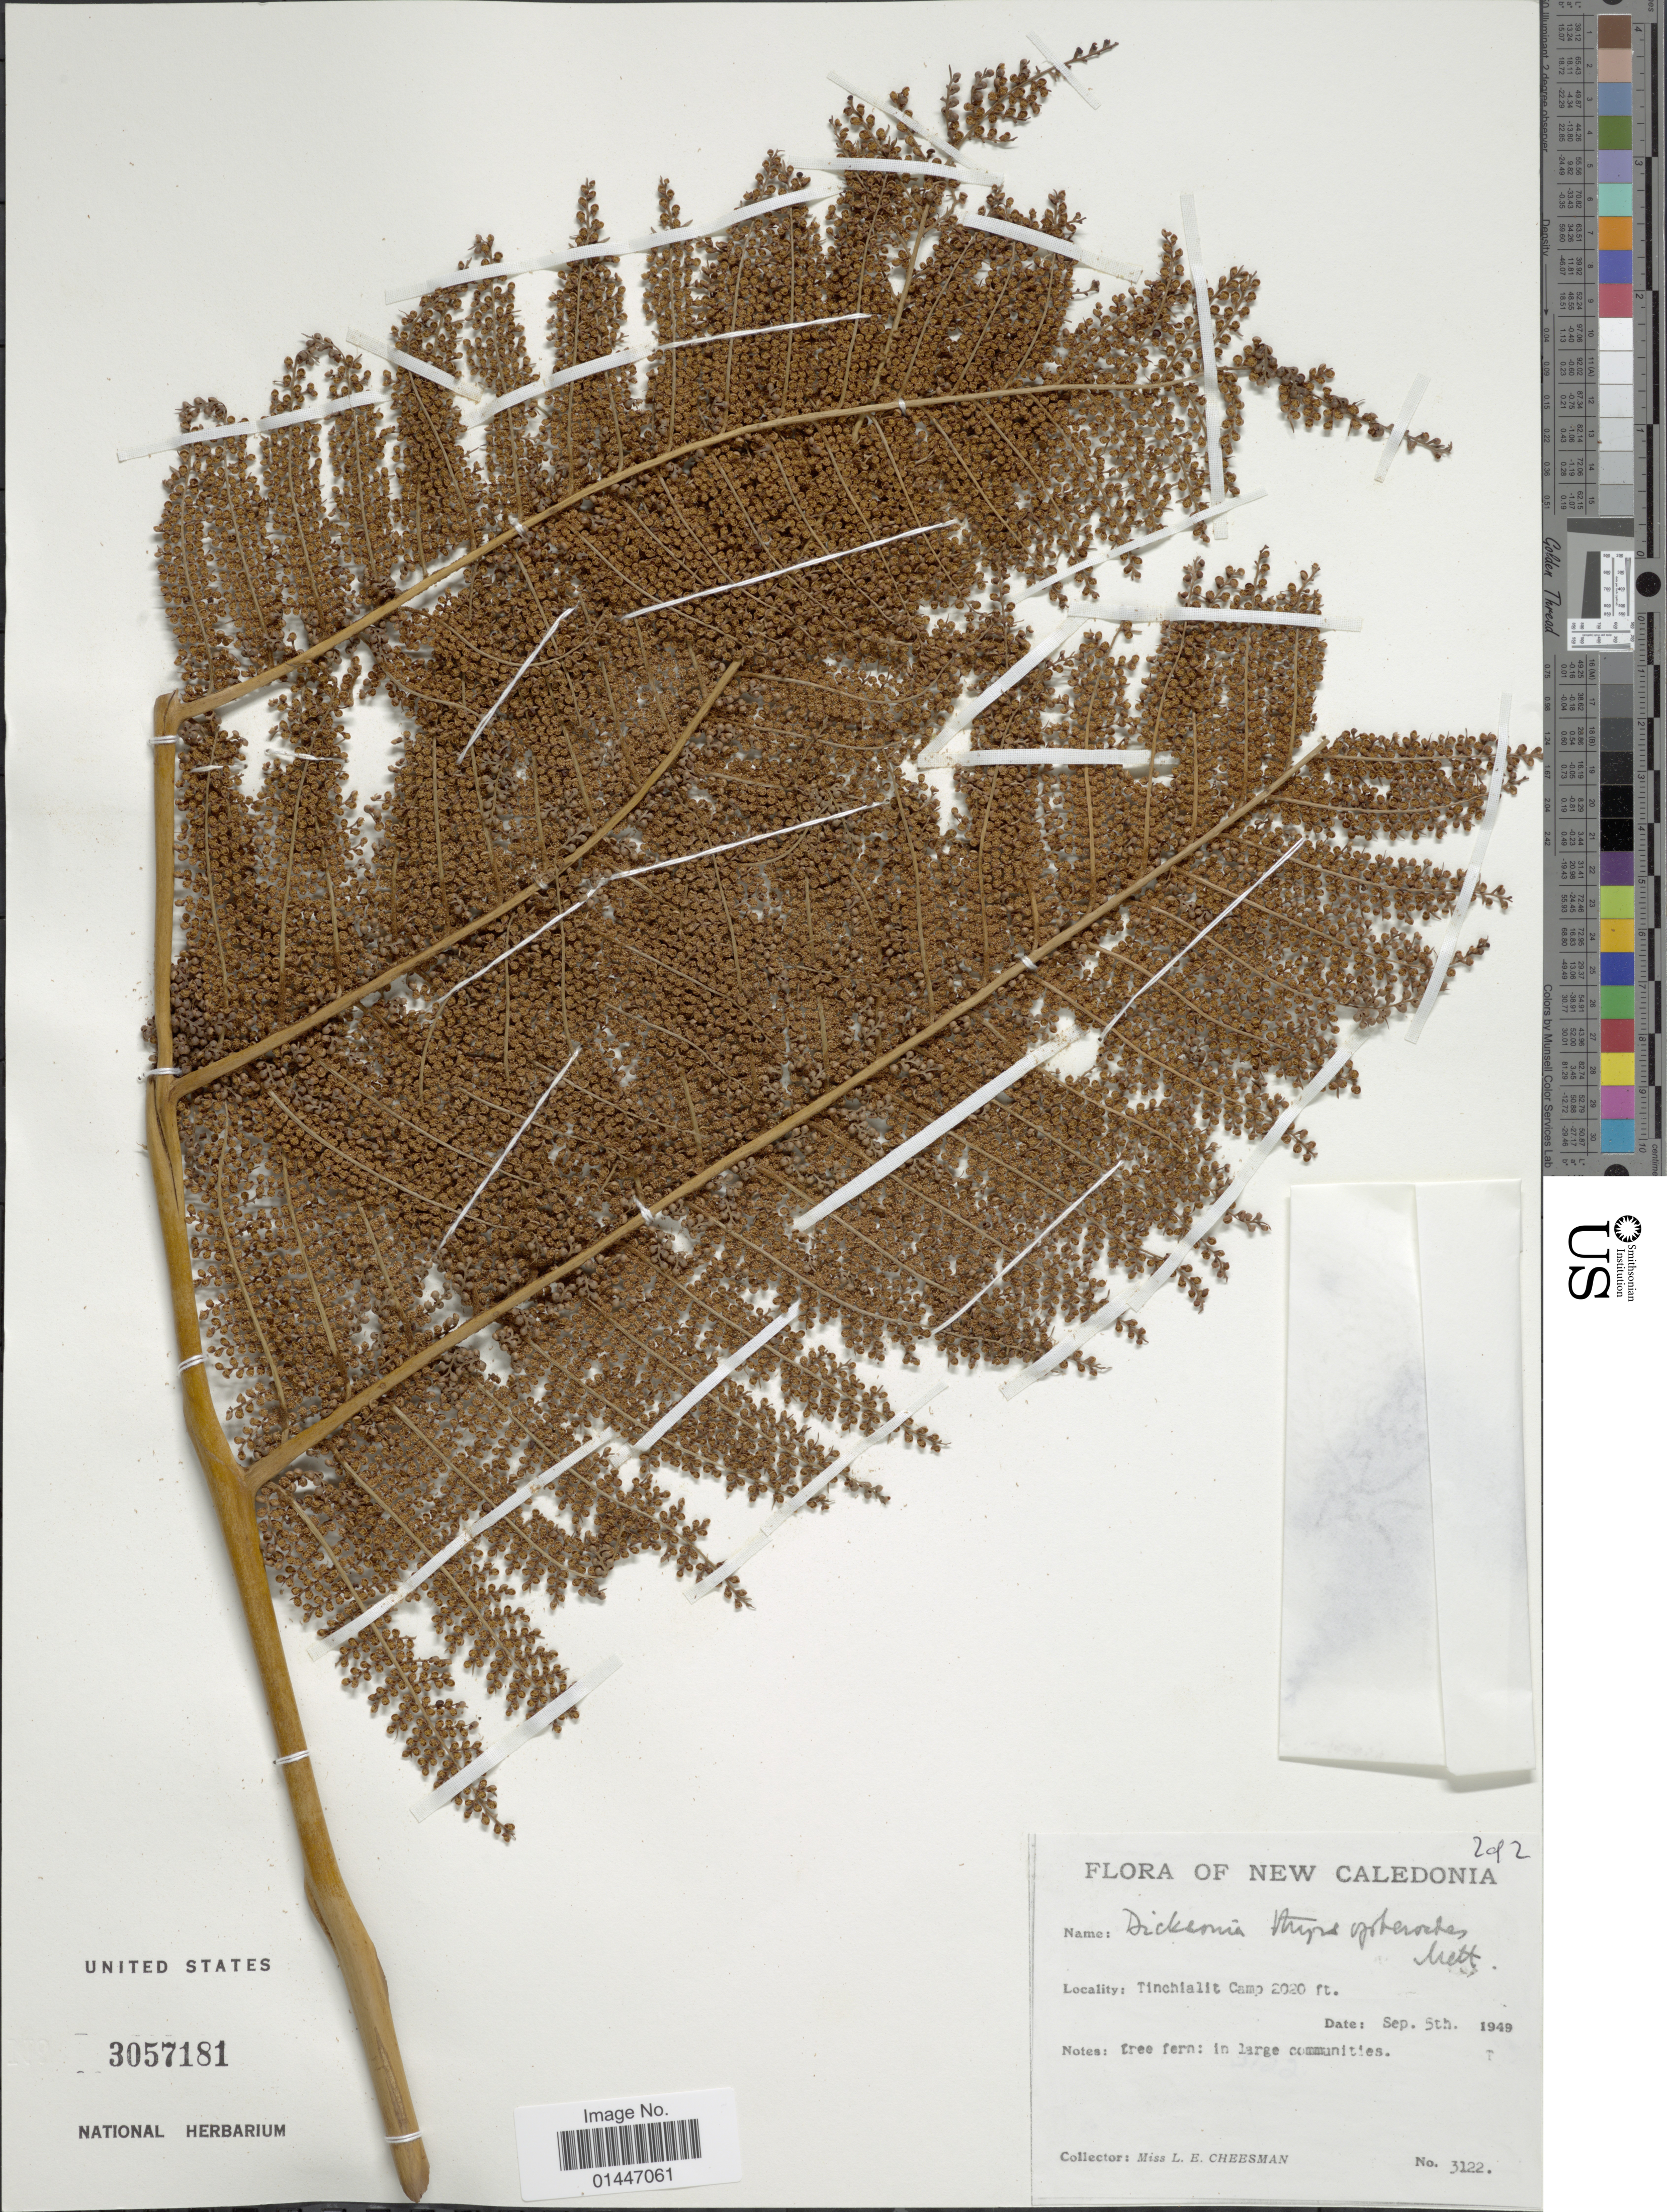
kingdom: Plantae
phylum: Tracheophyta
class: Polypodiopsida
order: Cyatheales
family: Dicksoniaceae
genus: Dicksonia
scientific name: Dicksonia thyrsopteroides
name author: Mett.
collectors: L. E. Cheesman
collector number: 3122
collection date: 1949-09-05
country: New Caledonia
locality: Tinchialit Camp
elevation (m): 616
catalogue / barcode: US 3057181